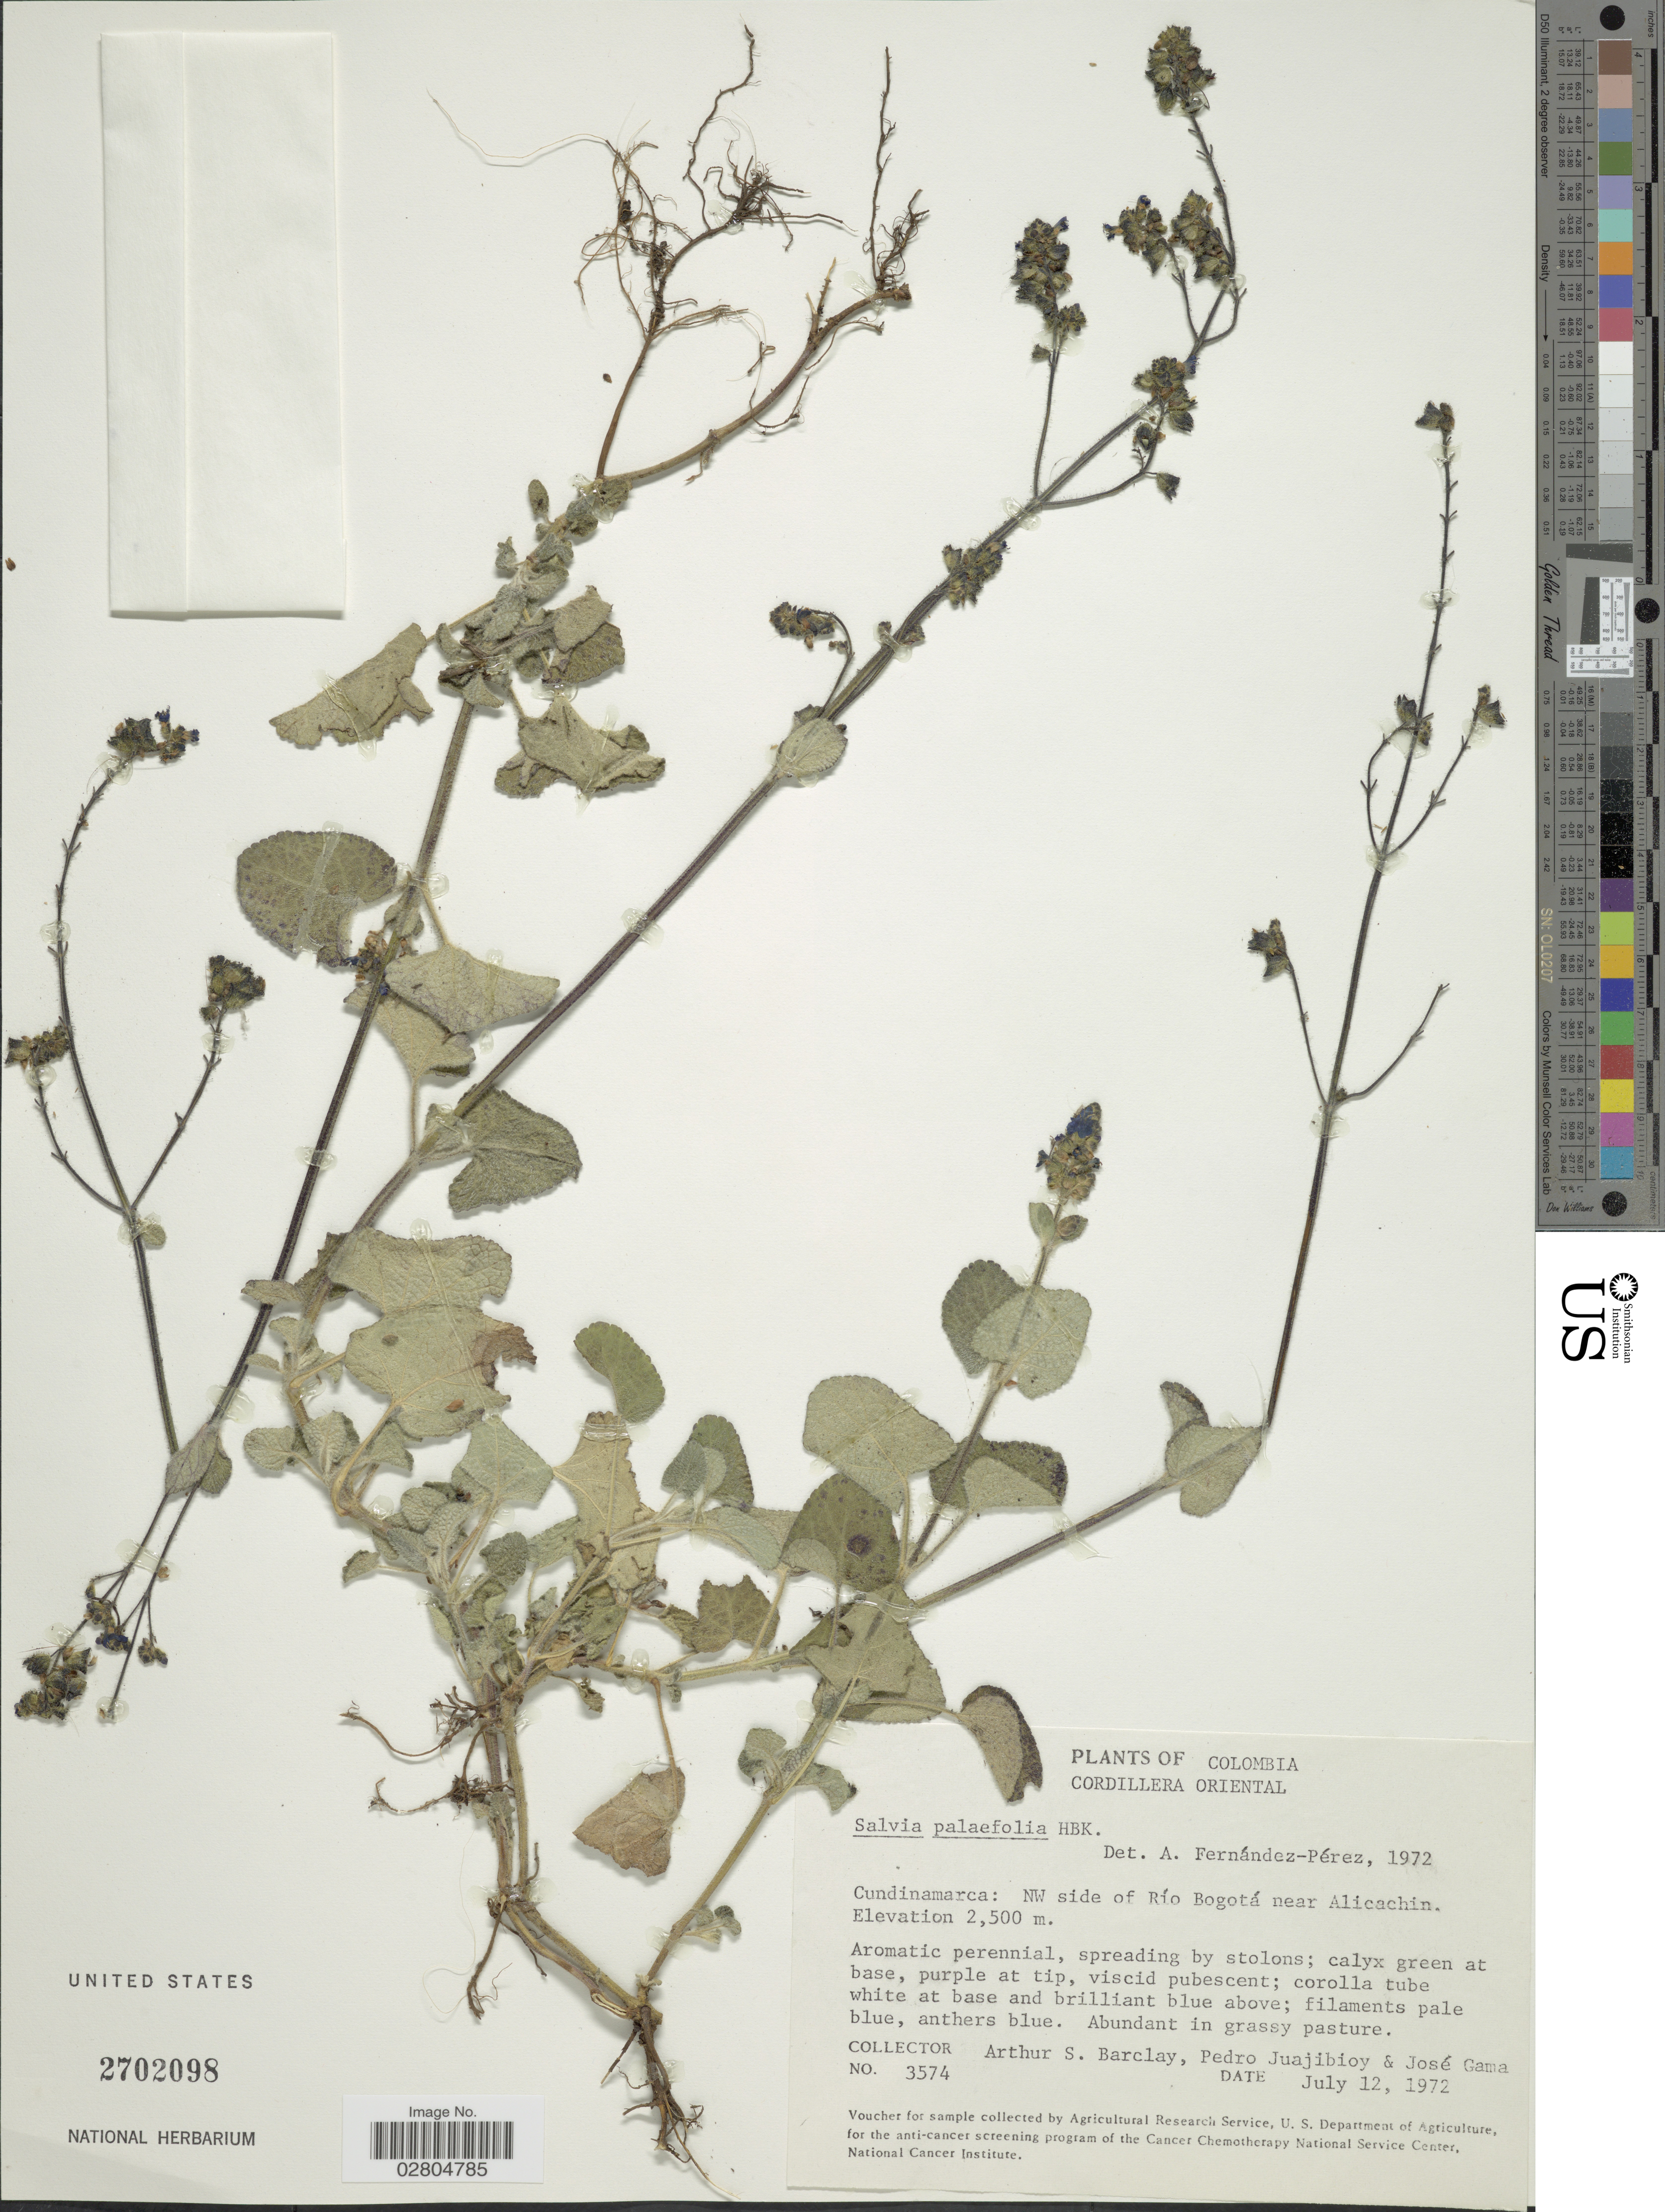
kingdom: Plantae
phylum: Tracheophyta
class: Magnoliopsida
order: Lamiales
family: Lamiaceae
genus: Salvia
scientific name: Salvia palifolia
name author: Kunth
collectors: A. S. Barclay, P. Juajibioy & J. Gama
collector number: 3574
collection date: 1972-07-12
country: Colombia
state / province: Cundinamarca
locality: Cordillera Oriental. NW side of Río Bogotá near Alicachin.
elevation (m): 2500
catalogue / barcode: US 2702098